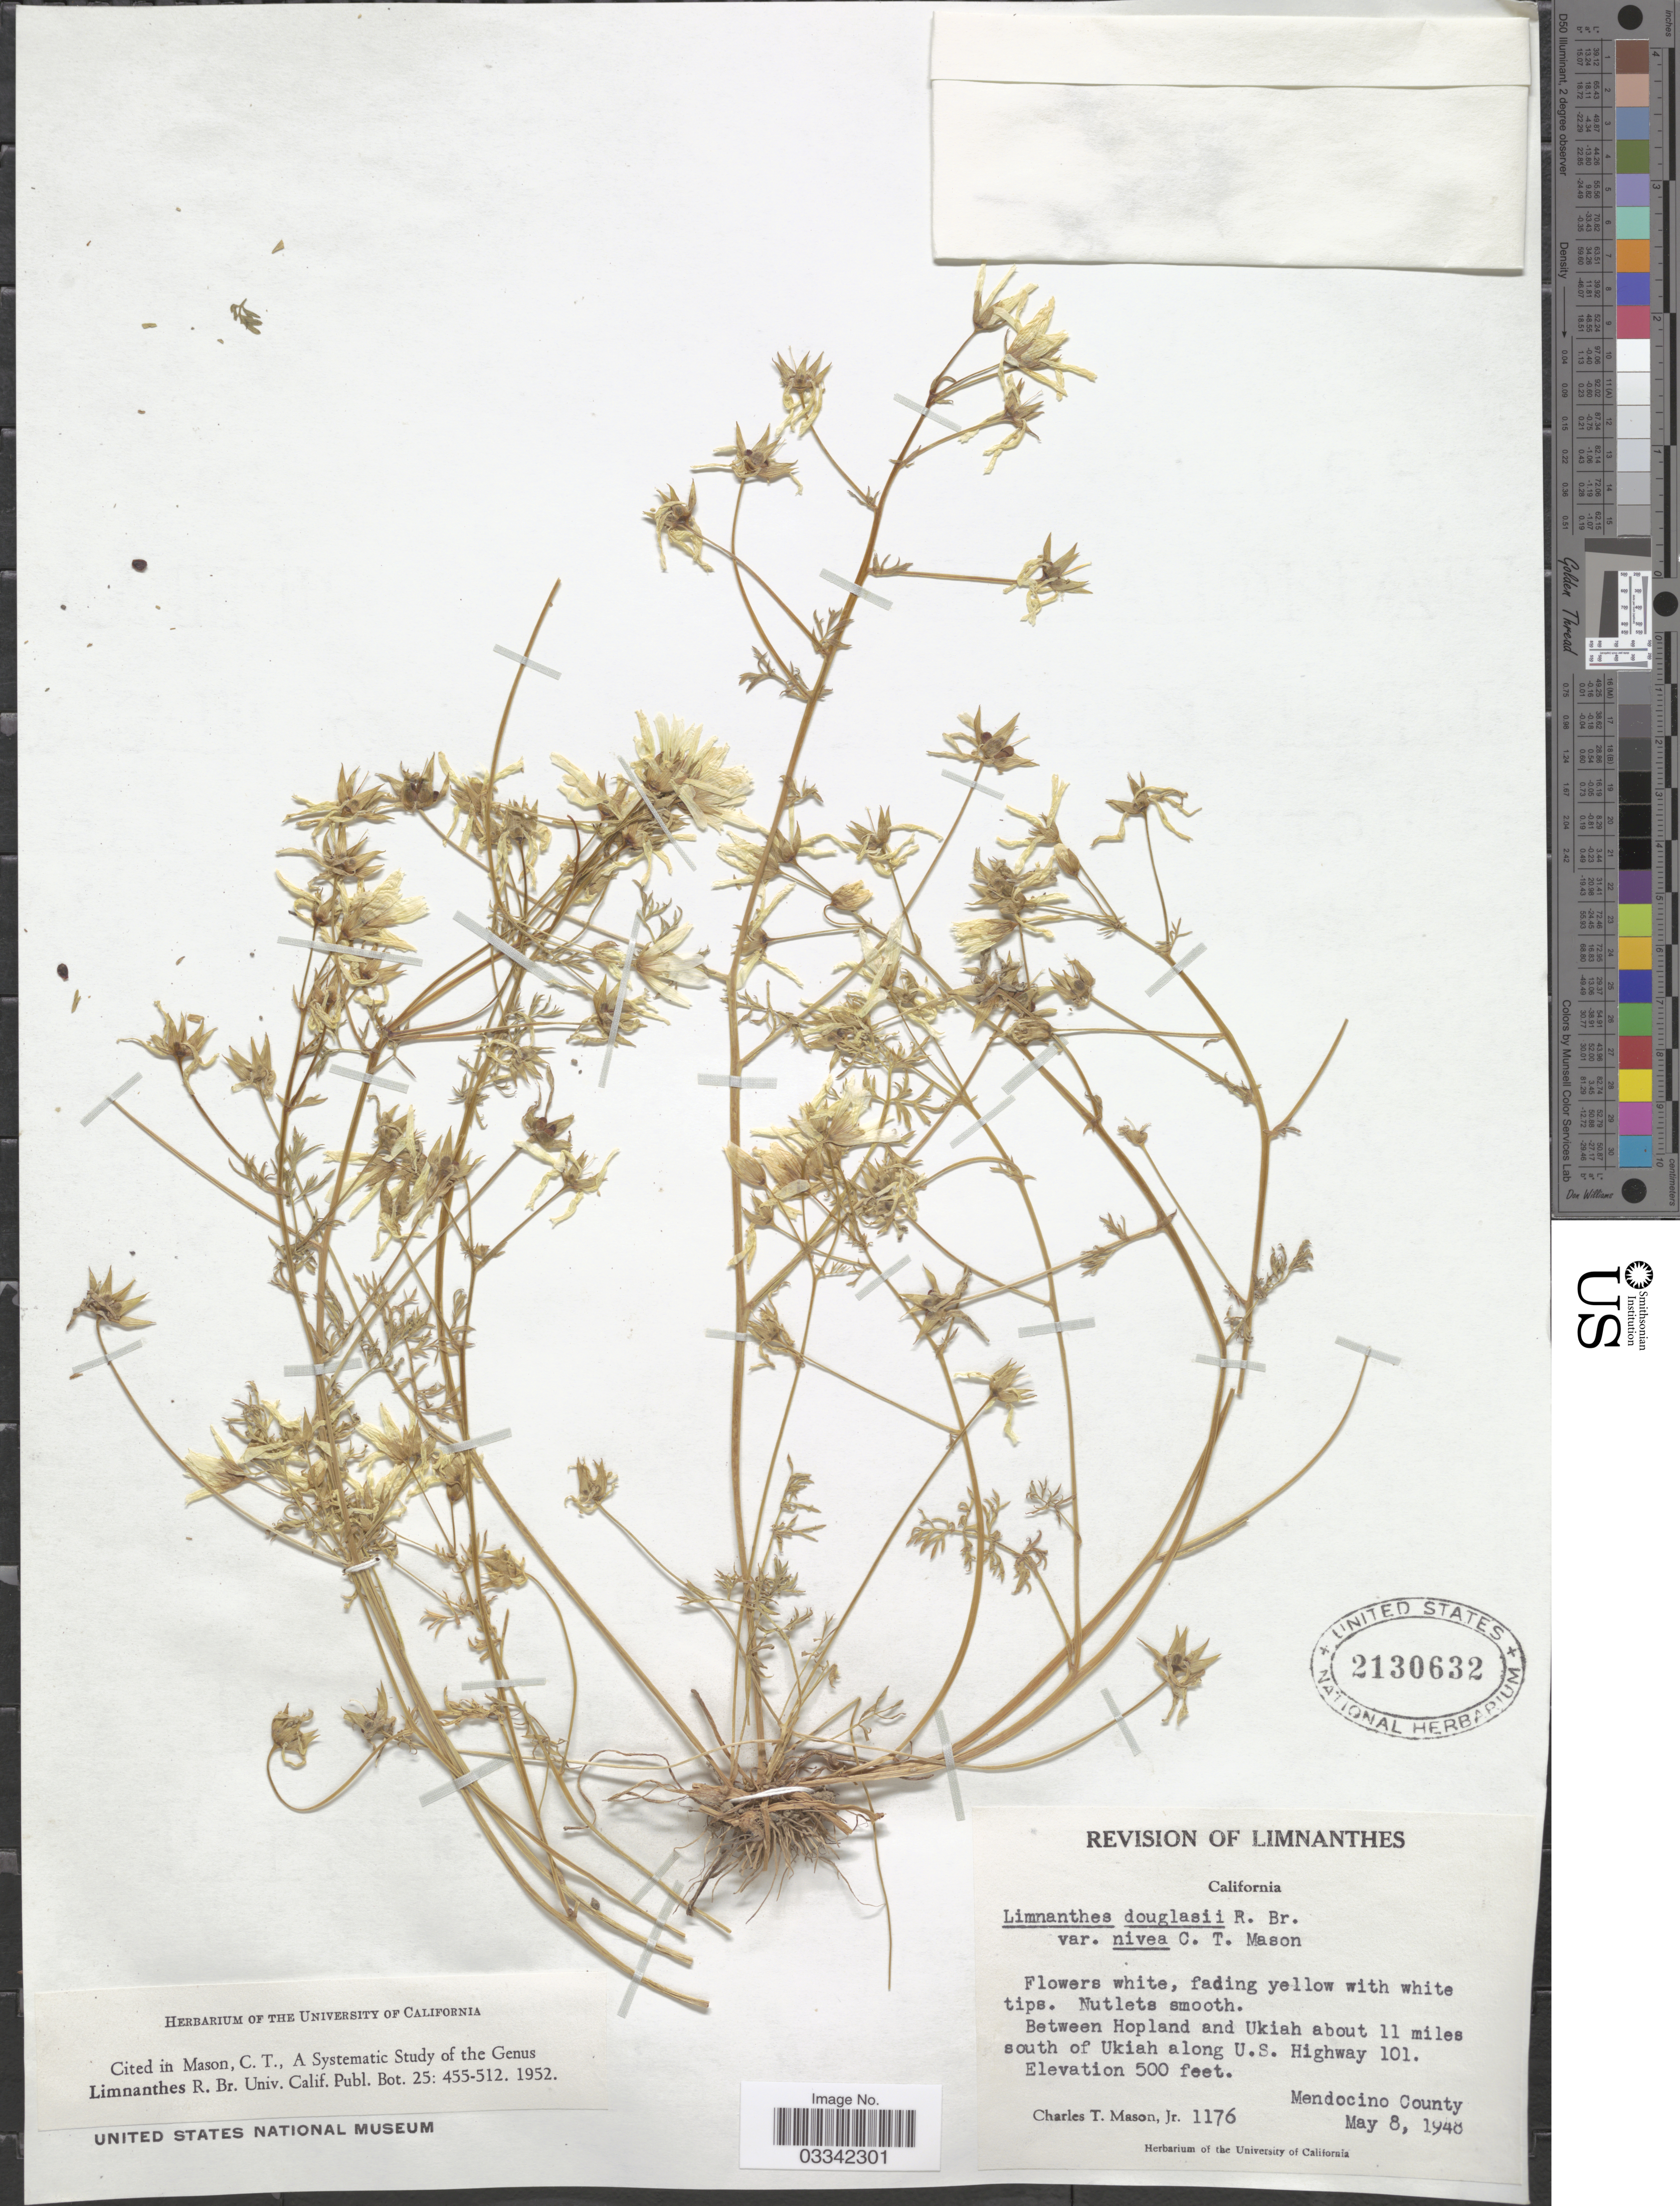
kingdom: Plantae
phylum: Tracheophyta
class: Magnoliopsida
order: Brassicales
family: Limnanthaceae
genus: Limnanthes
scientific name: Limnanthes douglasii var. nivea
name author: Mason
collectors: C. T. Mason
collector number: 1176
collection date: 1948-05-08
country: United States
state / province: California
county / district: Mendocino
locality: Between Hopland and Ukiah about 11 miles south of Ukiah along U.S. Highway 101. Mendocino County.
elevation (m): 152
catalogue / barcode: US 2130632